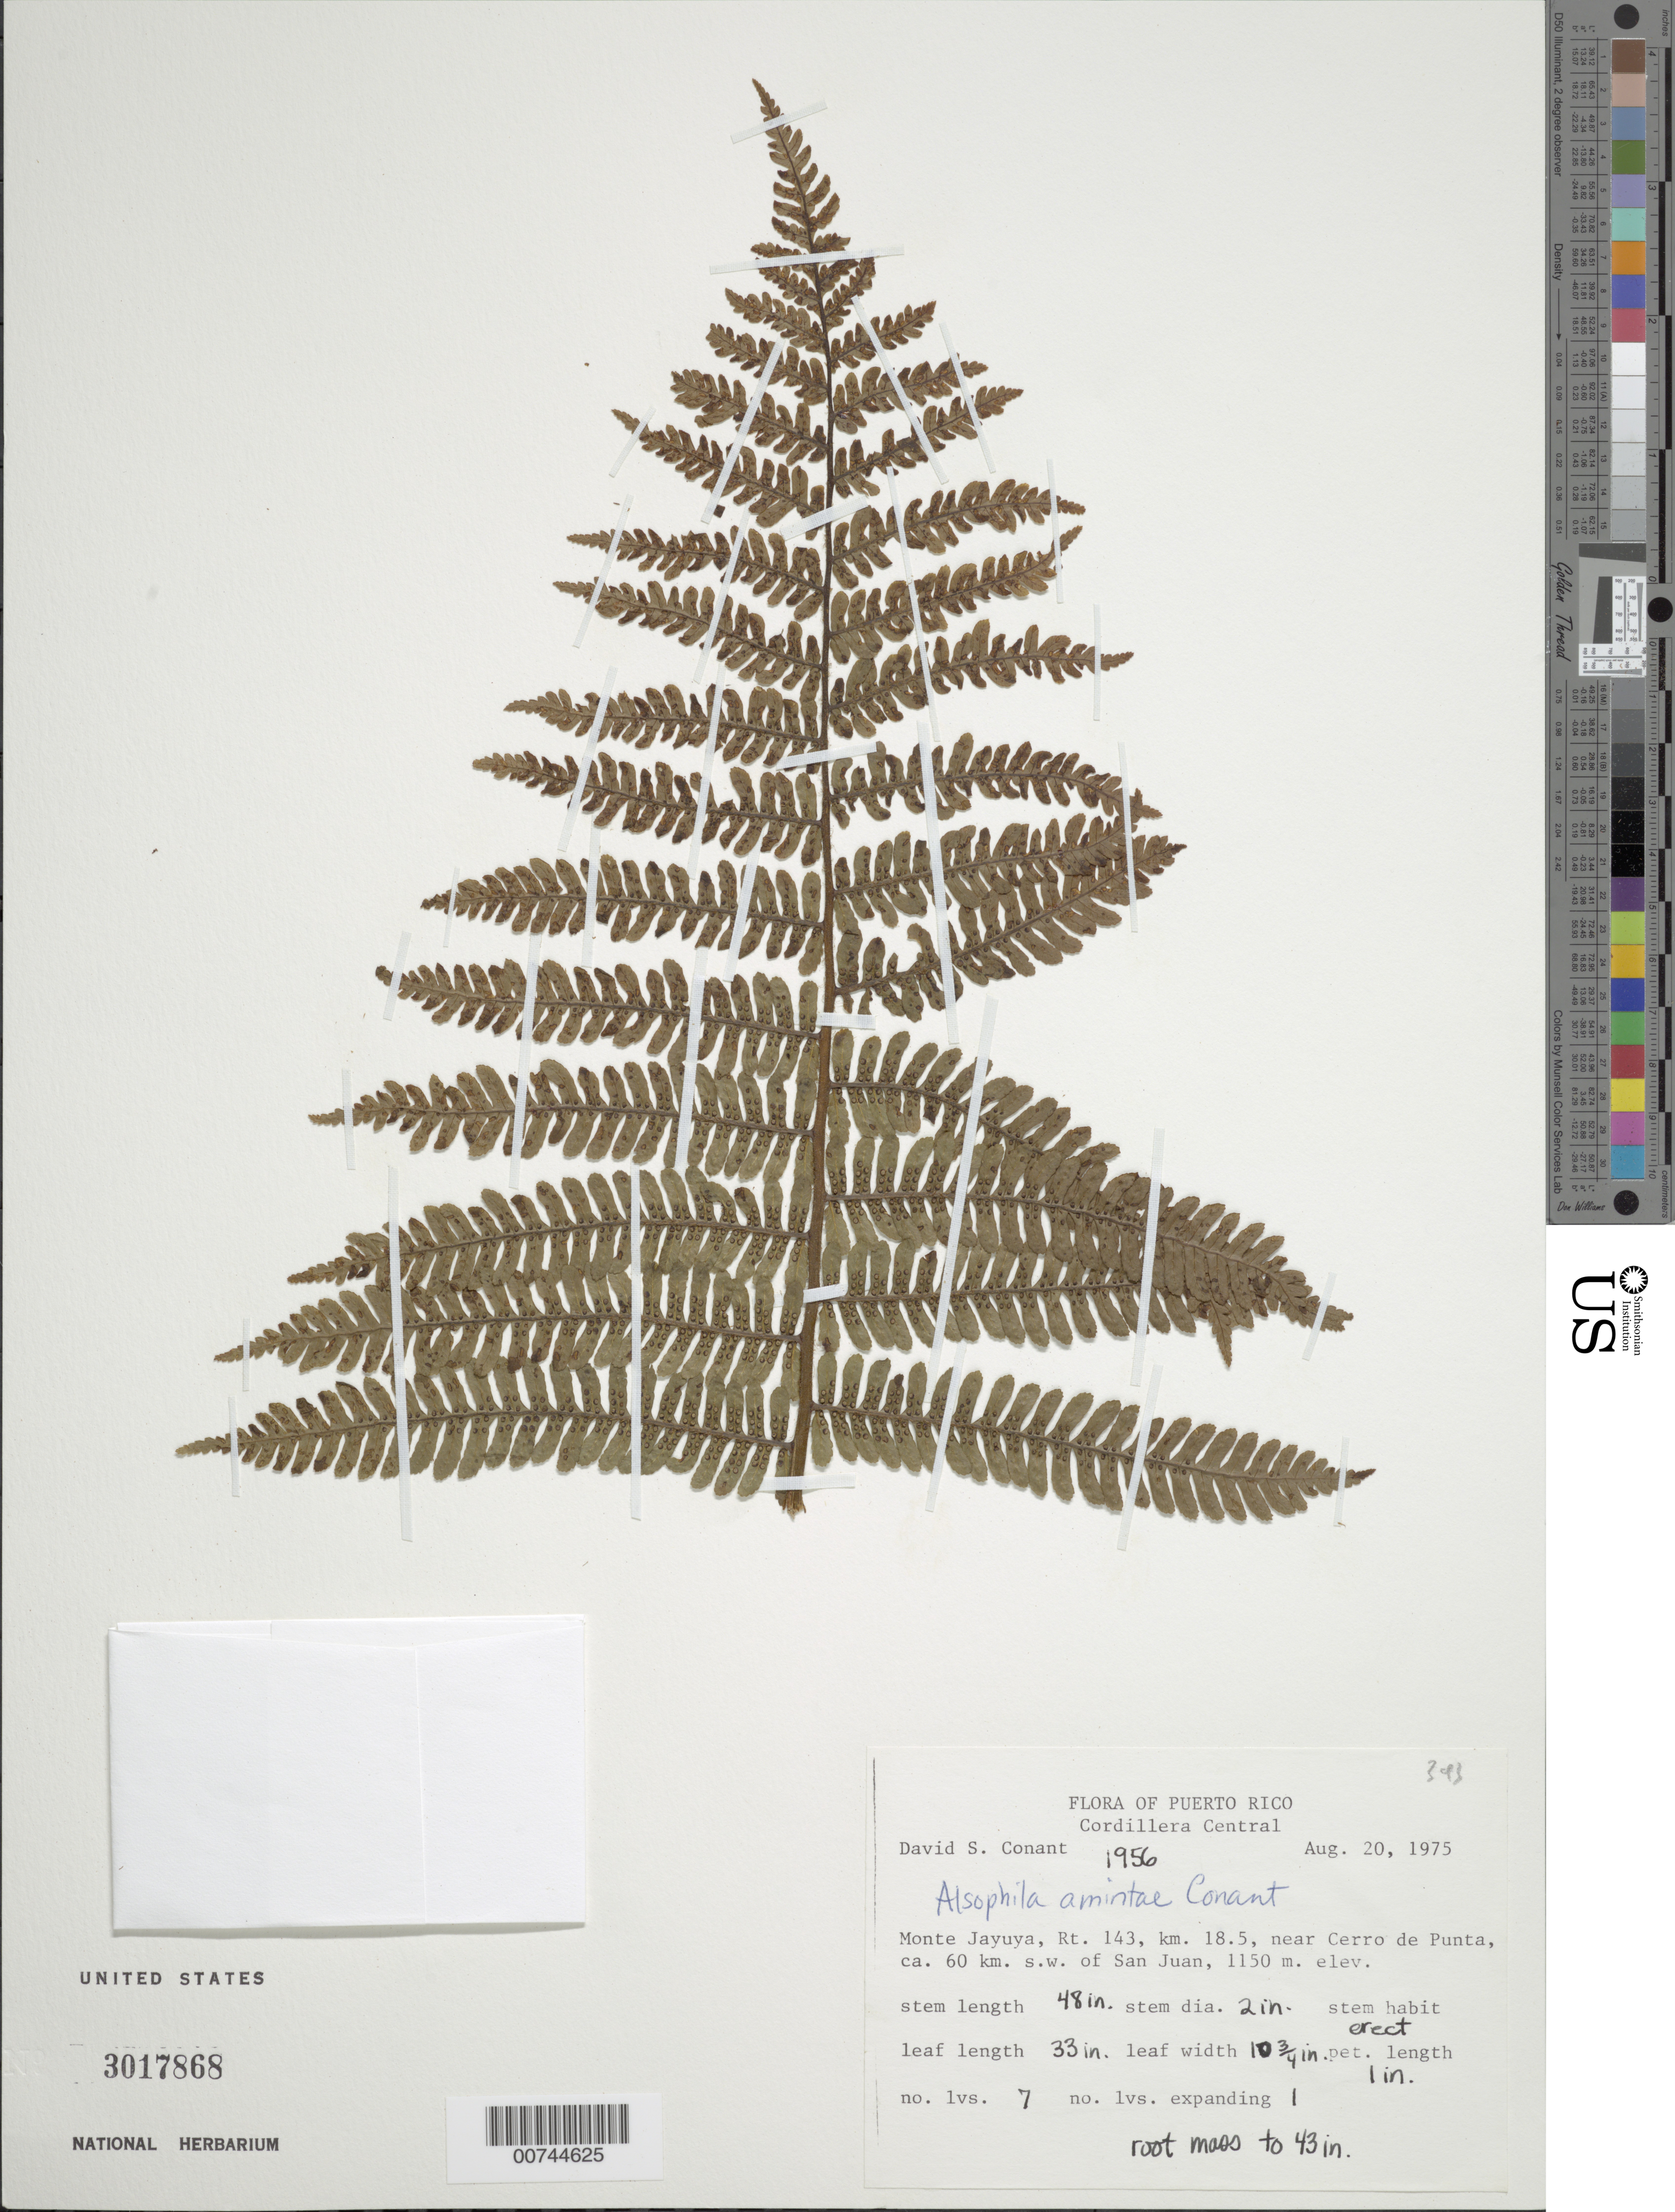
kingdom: Plantae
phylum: Tracheophyta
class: Polypodiopsida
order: Cyatheales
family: Cyatheaceae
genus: Alsophila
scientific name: Alsophila amintae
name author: D.S. Conant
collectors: D. S. Conant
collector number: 1956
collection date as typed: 20 Aug 1975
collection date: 1975-08-20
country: Puerto Rico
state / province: Jayuya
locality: Monte Jayuya, Rt. 143, km 18.5, near Cerro de Punta, ca. 60 km SW of San Juan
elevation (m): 1150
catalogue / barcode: US 3017868